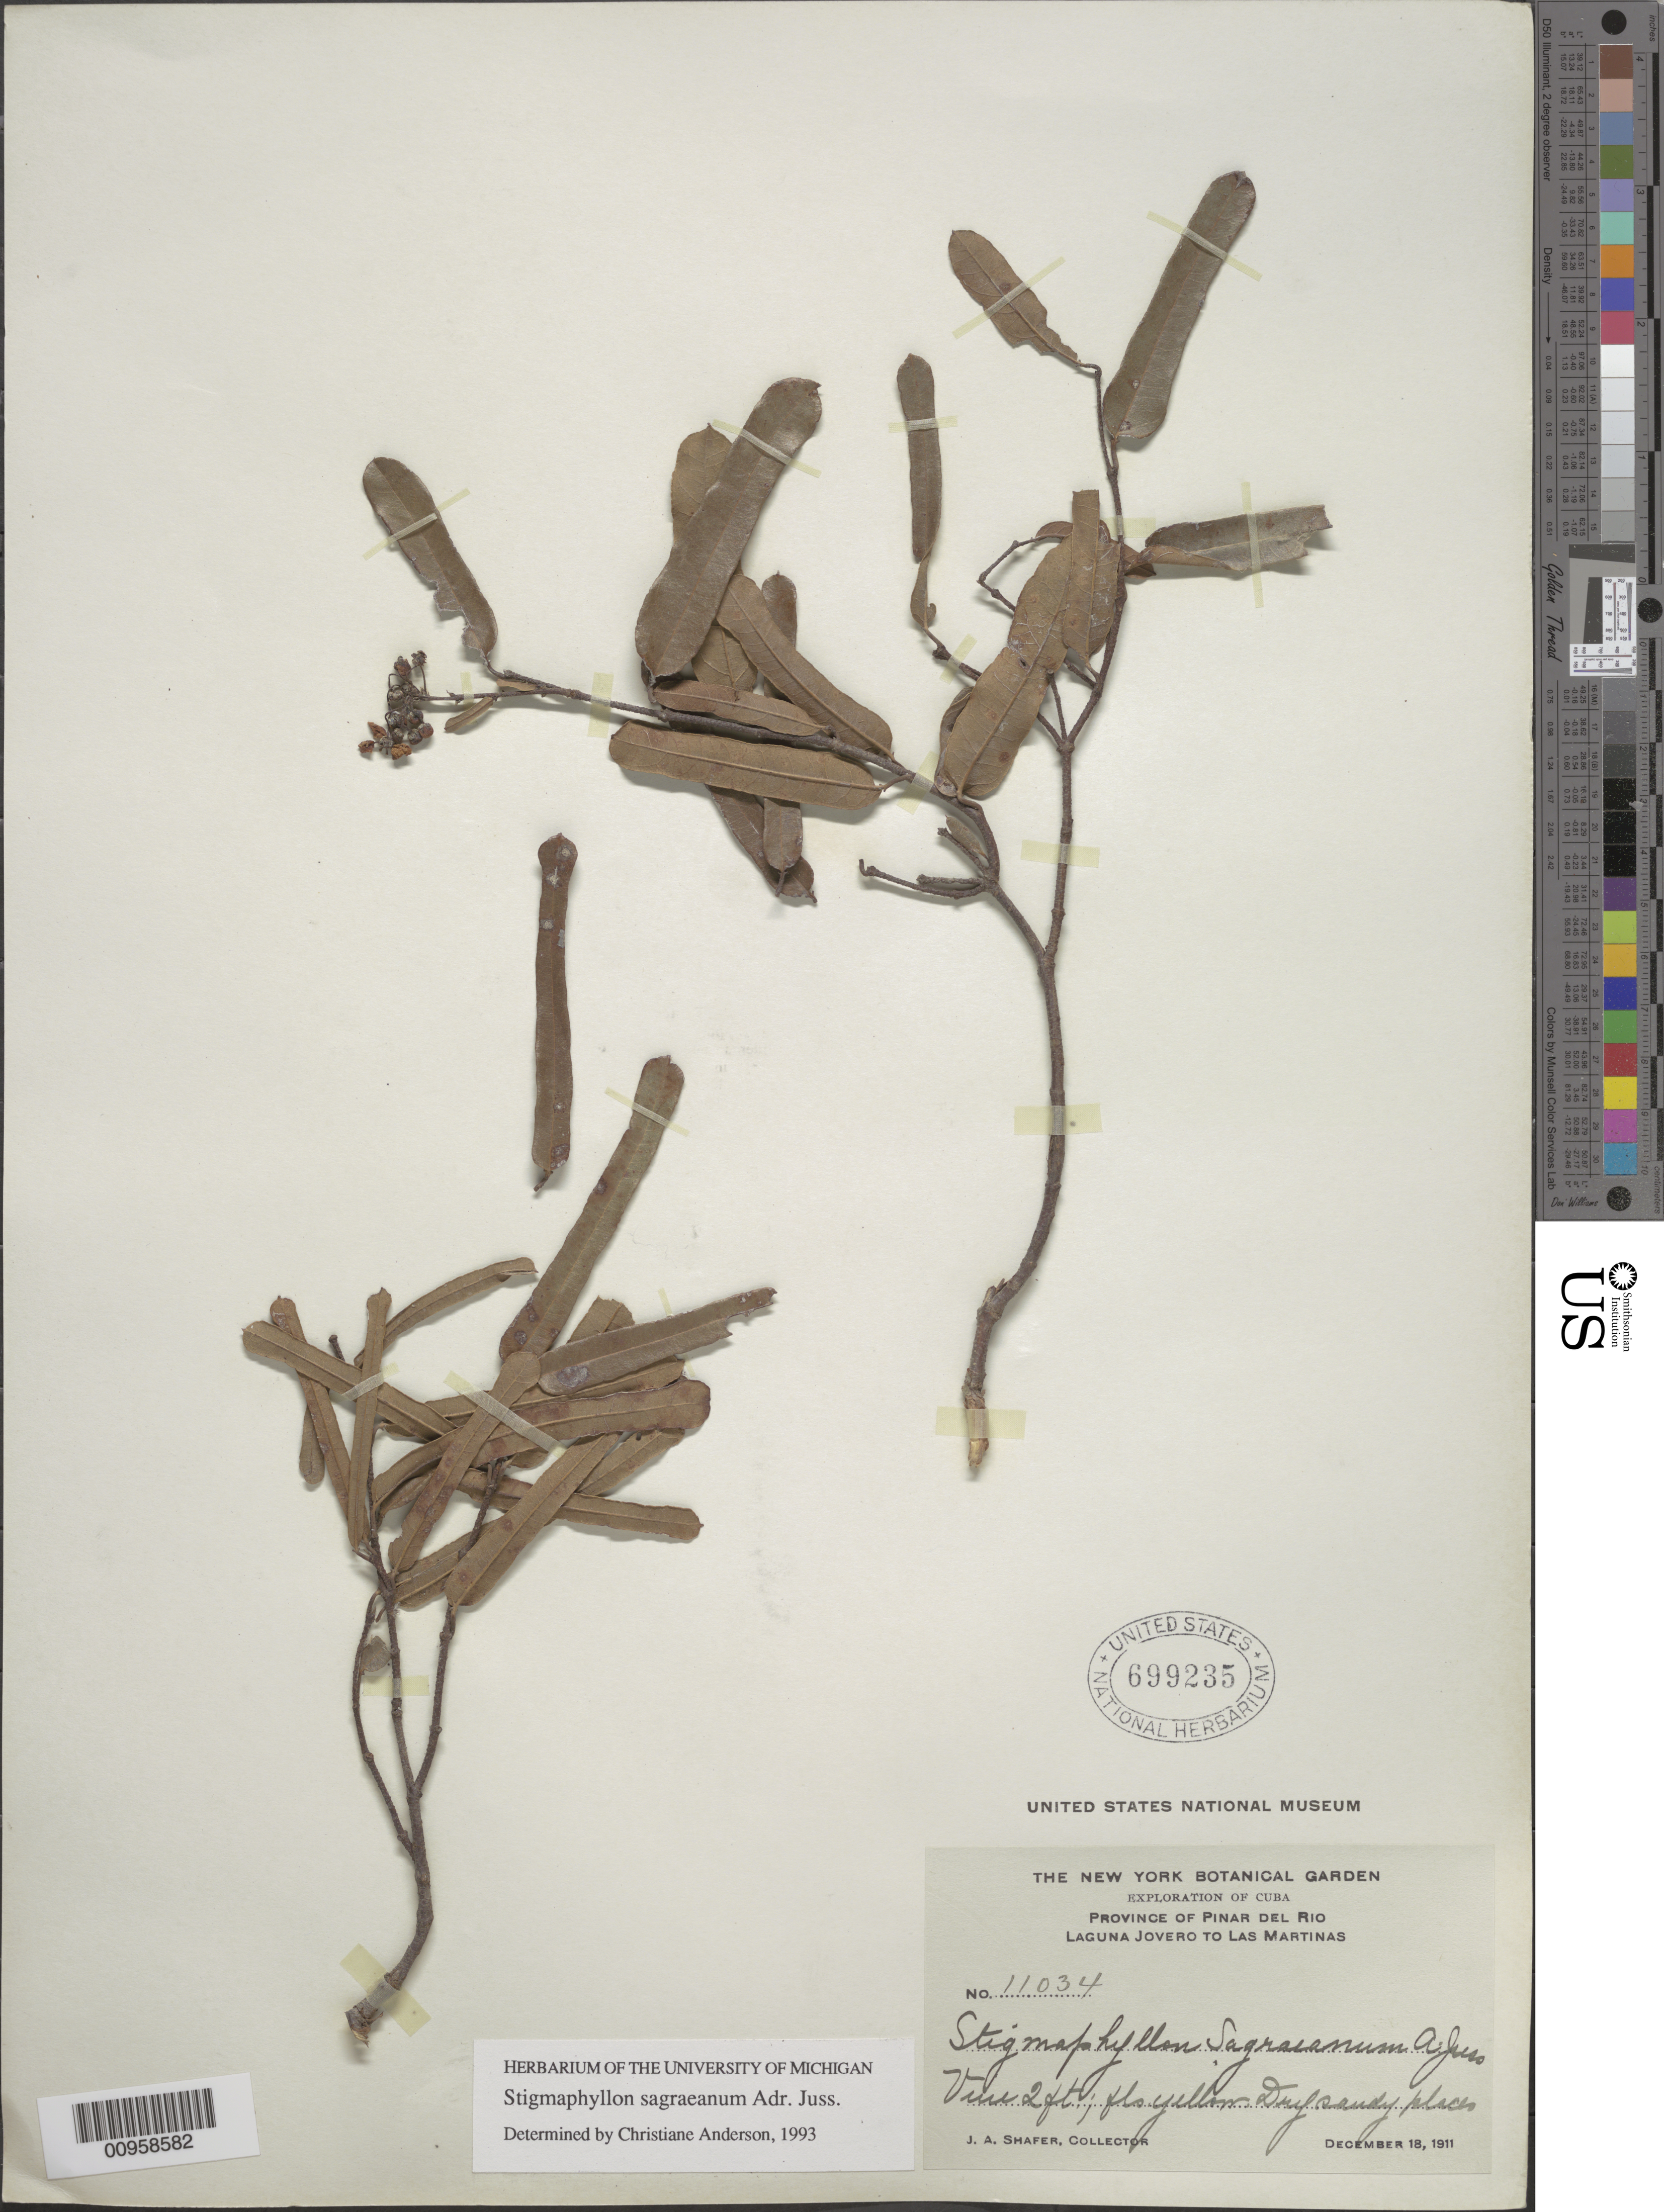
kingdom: Plantae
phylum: Tracheophyta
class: Magnoliopsida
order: Malpighiales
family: Malpighiaceae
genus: Stigmaphyllon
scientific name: Stigmaphyllon sagraeanum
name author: Juss.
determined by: Anderson, C.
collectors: J. A. Shafer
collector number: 11034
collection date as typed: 18 Dec 1911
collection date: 1911-12-18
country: Cuba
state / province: Pinar del Rio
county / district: Dry forest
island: Cuba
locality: Laguna Jovero to Las Martinas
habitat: Dry sandy places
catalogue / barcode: US 699235